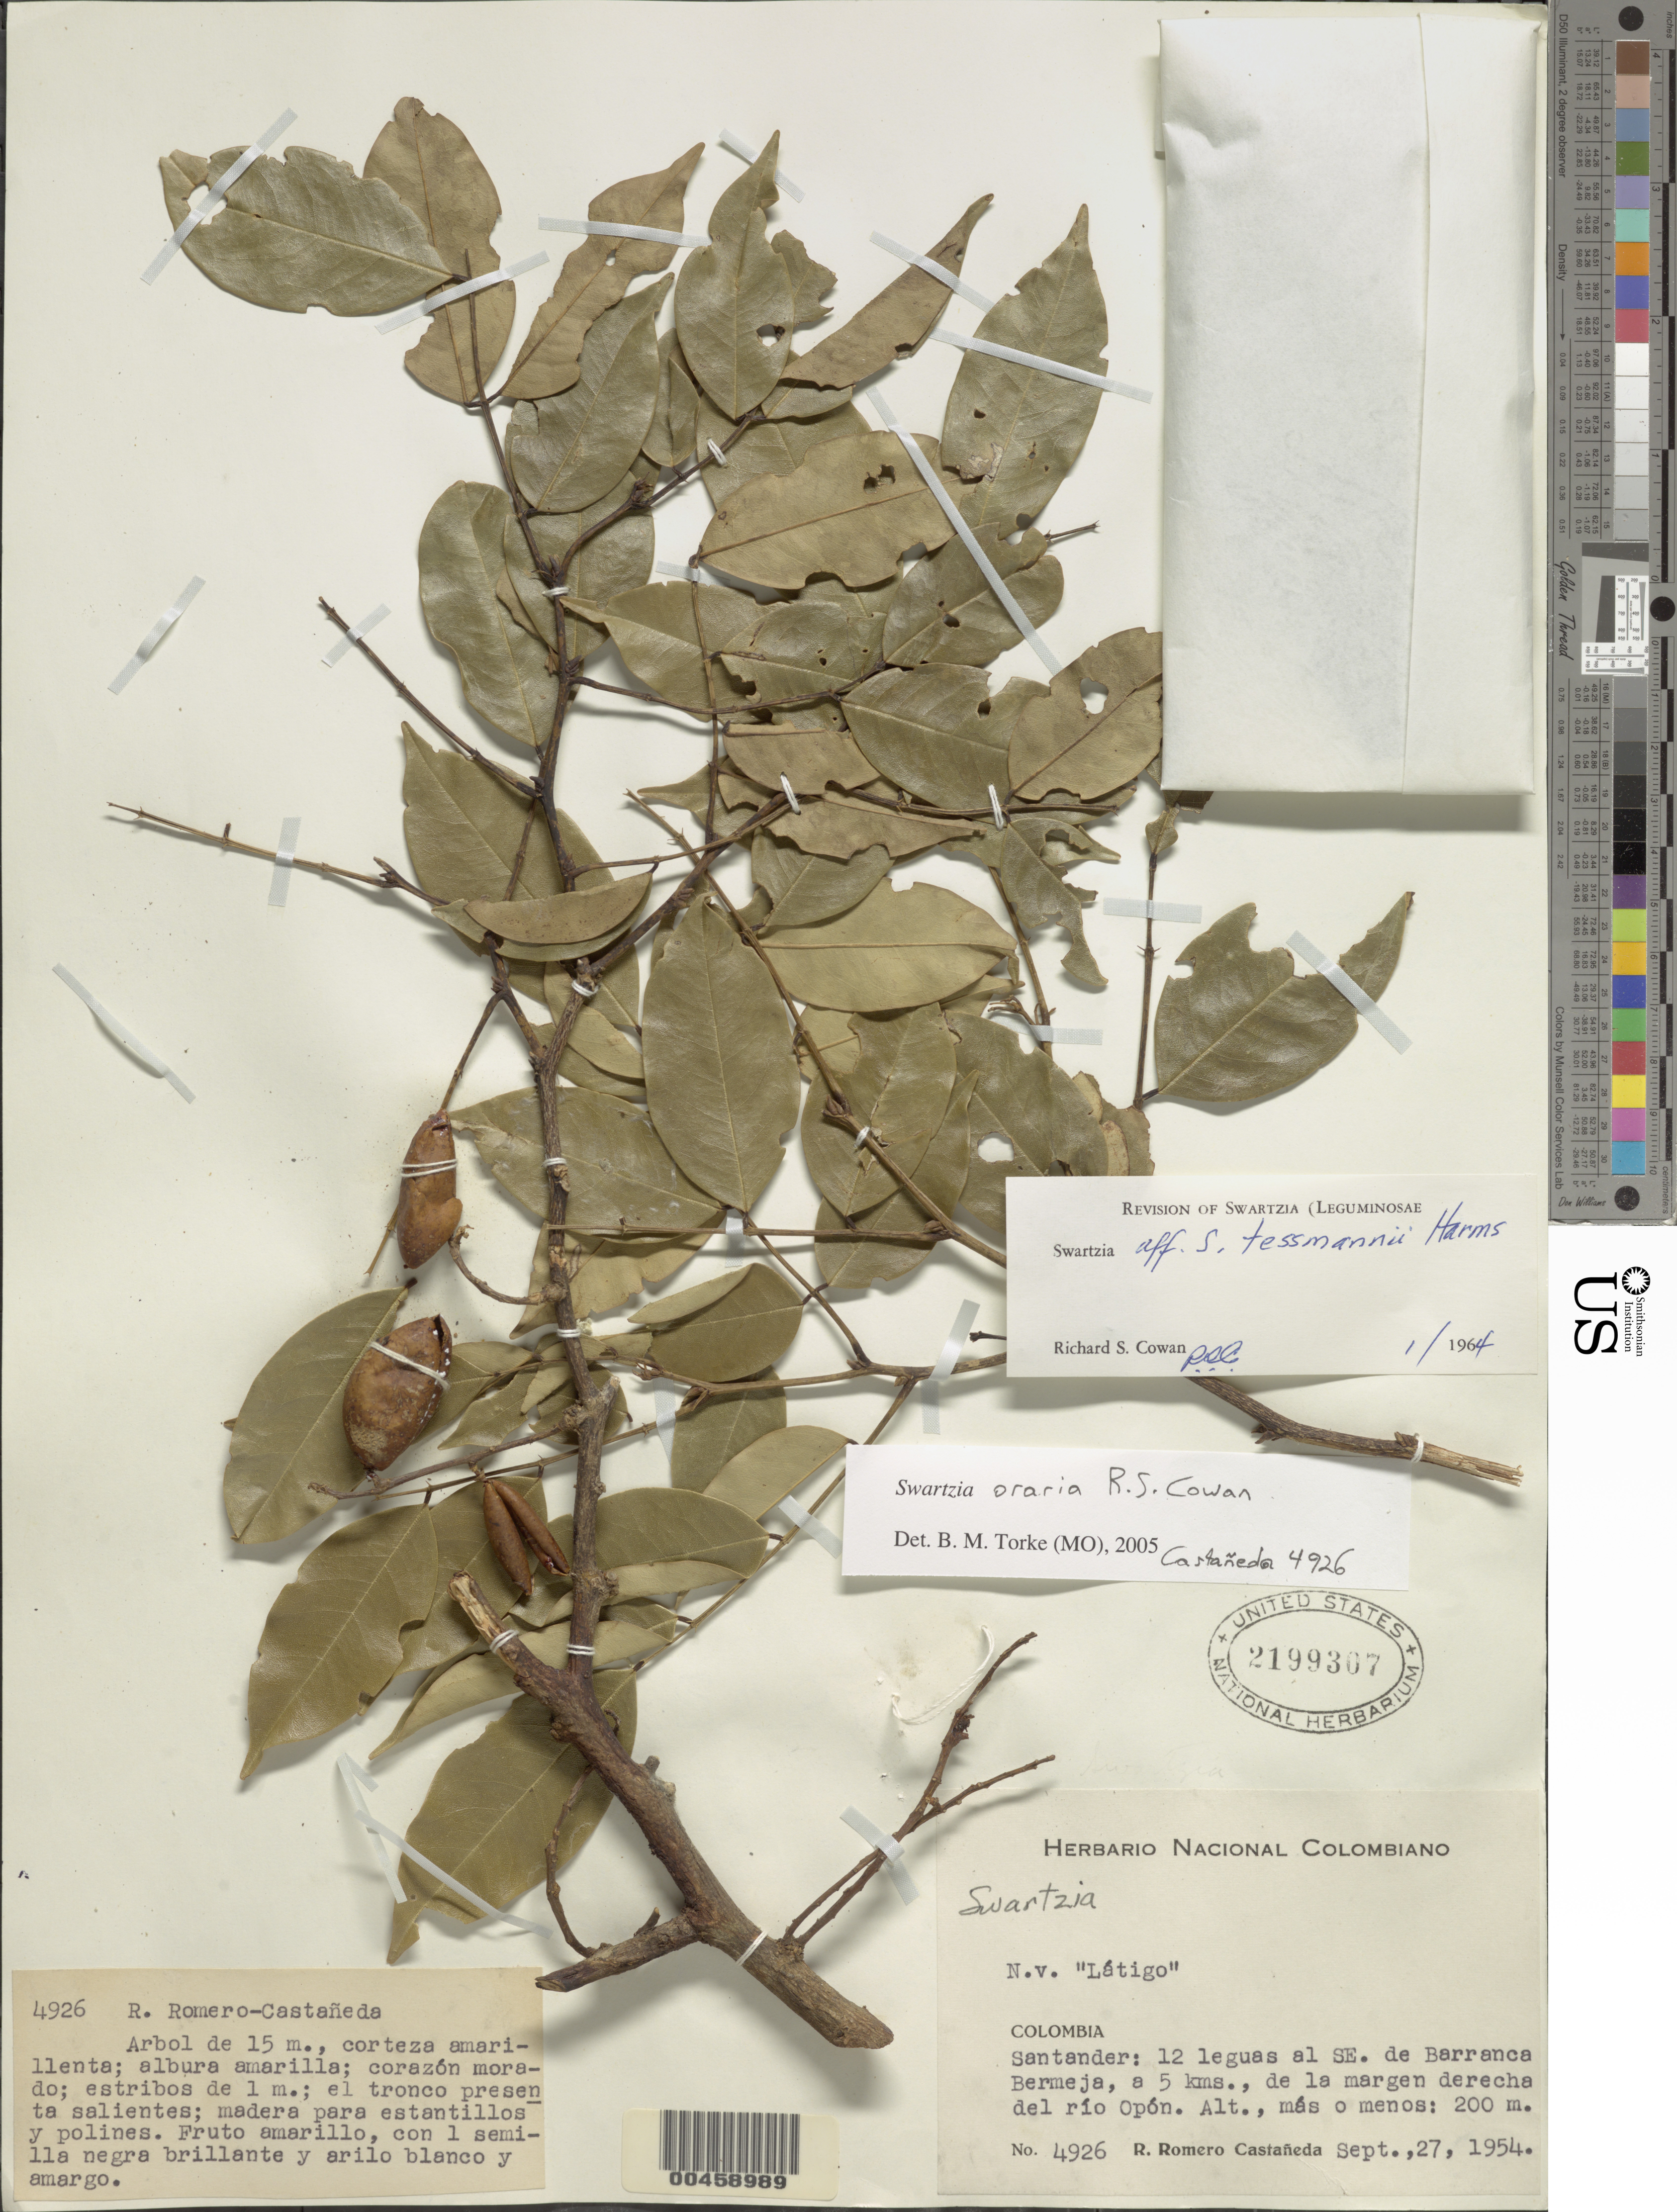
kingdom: Plantae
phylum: Tracheophyta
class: Magnoliopsida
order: Fabales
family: Fabaceae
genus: Swartzia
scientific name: Swartzia oraria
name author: R.S. Cowan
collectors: R. Romero Castañeda et al.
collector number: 4926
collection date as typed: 27 Sep 1954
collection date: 1954-09-27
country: Colombia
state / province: Santander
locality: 12 leguas al SE de Barrancabermeja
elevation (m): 200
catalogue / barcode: US 2199307